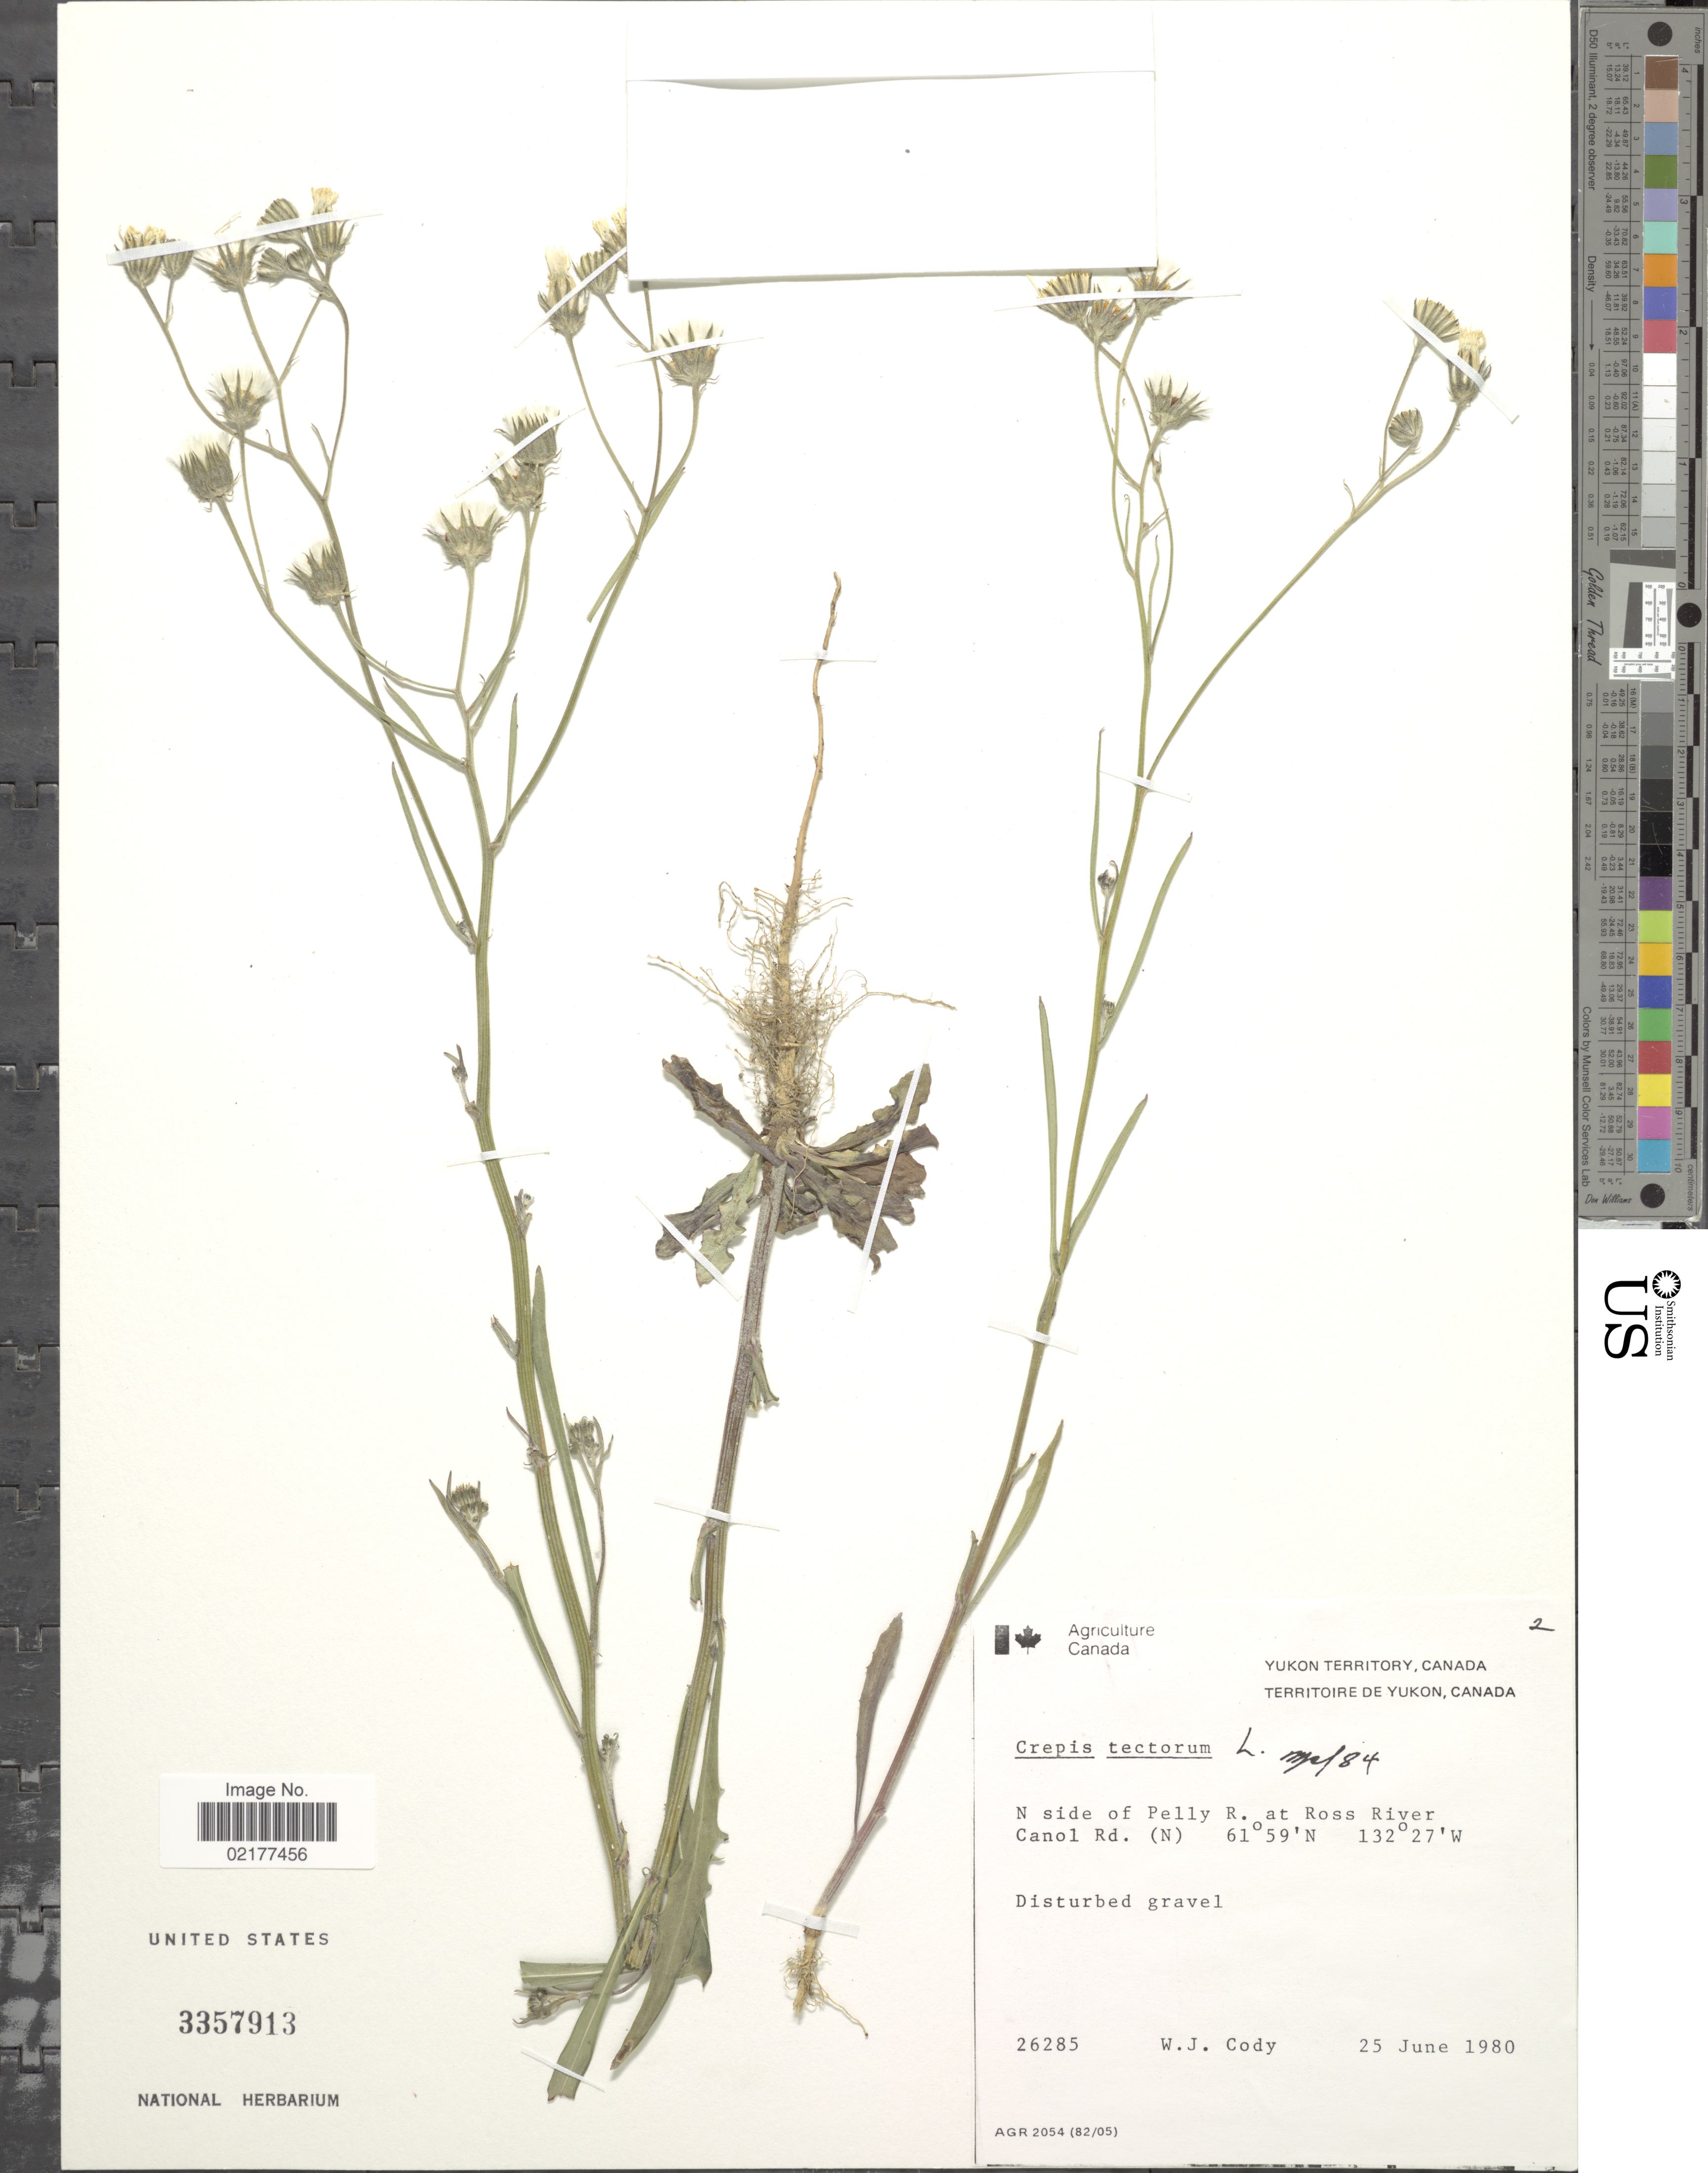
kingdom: Plantae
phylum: Tracheophyta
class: Magnoliopsida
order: Asterales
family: Asteraceae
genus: Crepis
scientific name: Crepis tectorum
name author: L.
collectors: W. Cody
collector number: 26285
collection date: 1980-06-25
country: Canada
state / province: Yukon Territory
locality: N side of Pelly R. at Ross River Canol Rd. (N)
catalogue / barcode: US 3357913